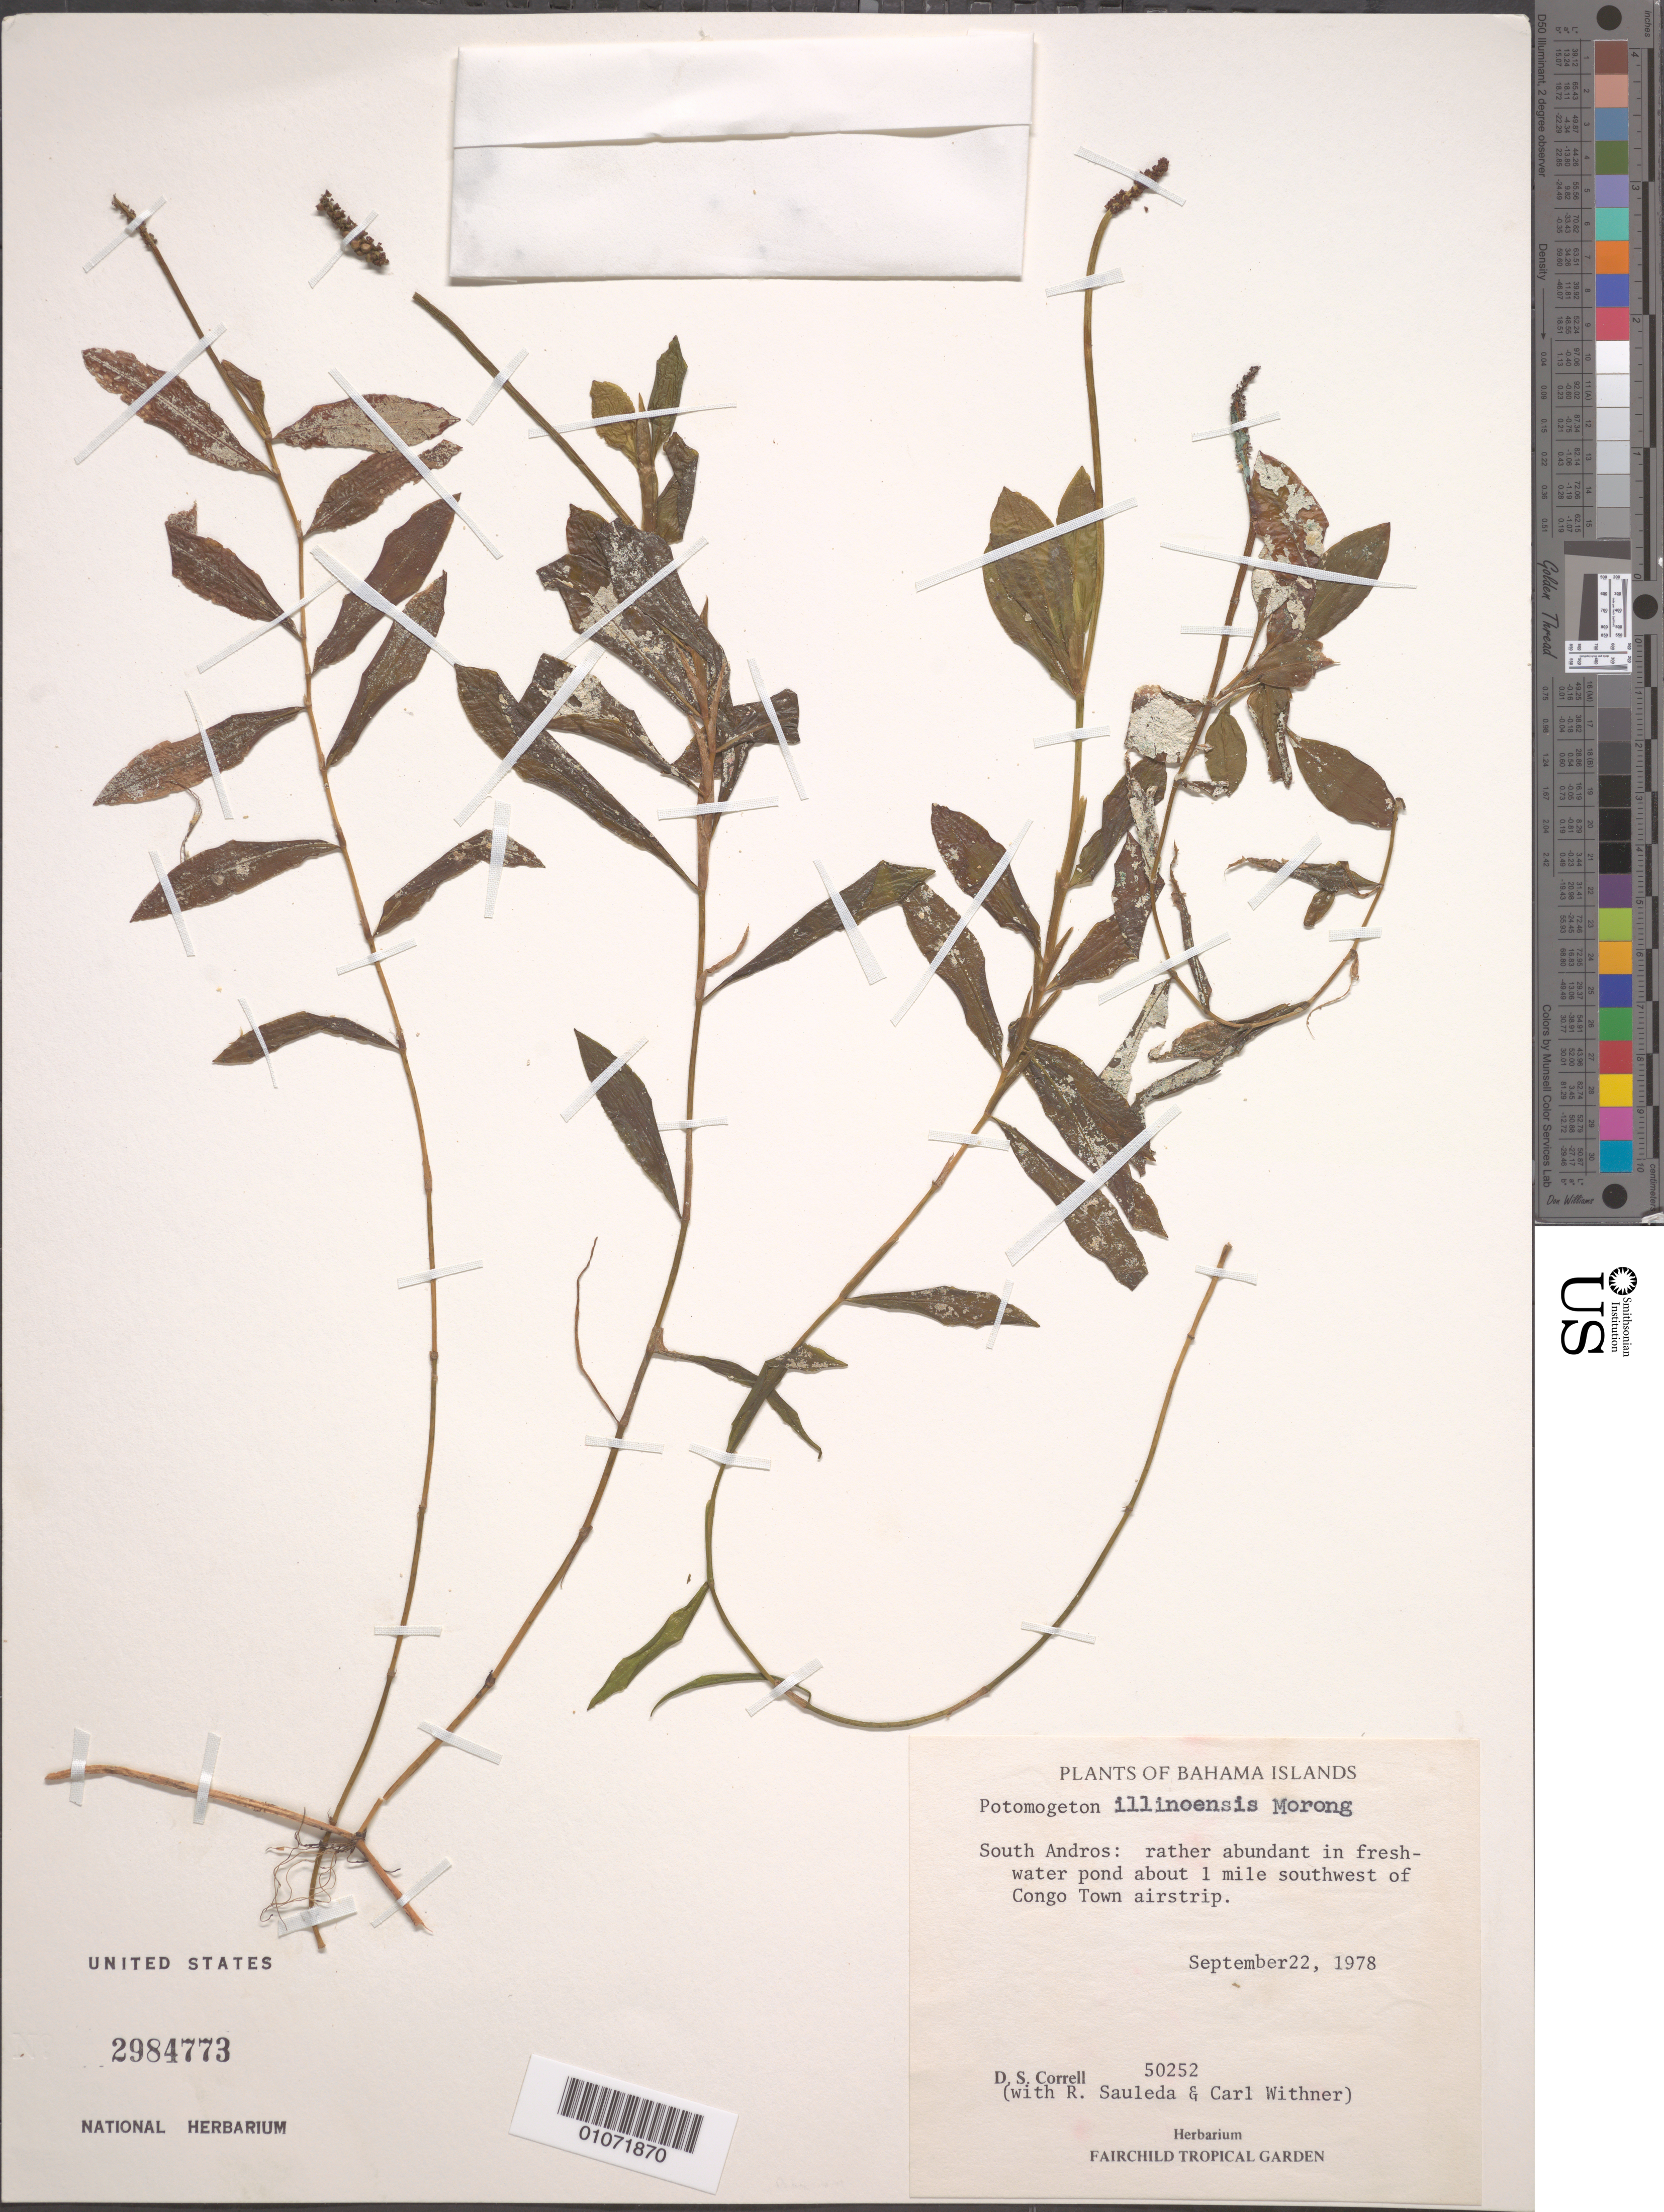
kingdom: Plantae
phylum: Tracheophyta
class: Liliopsida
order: Alismatales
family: Potamogetonaceae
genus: Potamogeton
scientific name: Potamogeton illinoensis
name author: Morong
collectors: D. S. Correll & R. Sauleda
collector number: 50252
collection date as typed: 22 Sep 1978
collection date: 1978-09-22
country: Bahamas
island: South Andros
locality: Rather abundant in freshwater pond about 1 mile southwest of Congo Town Airstrip.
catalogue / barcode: US 2984773